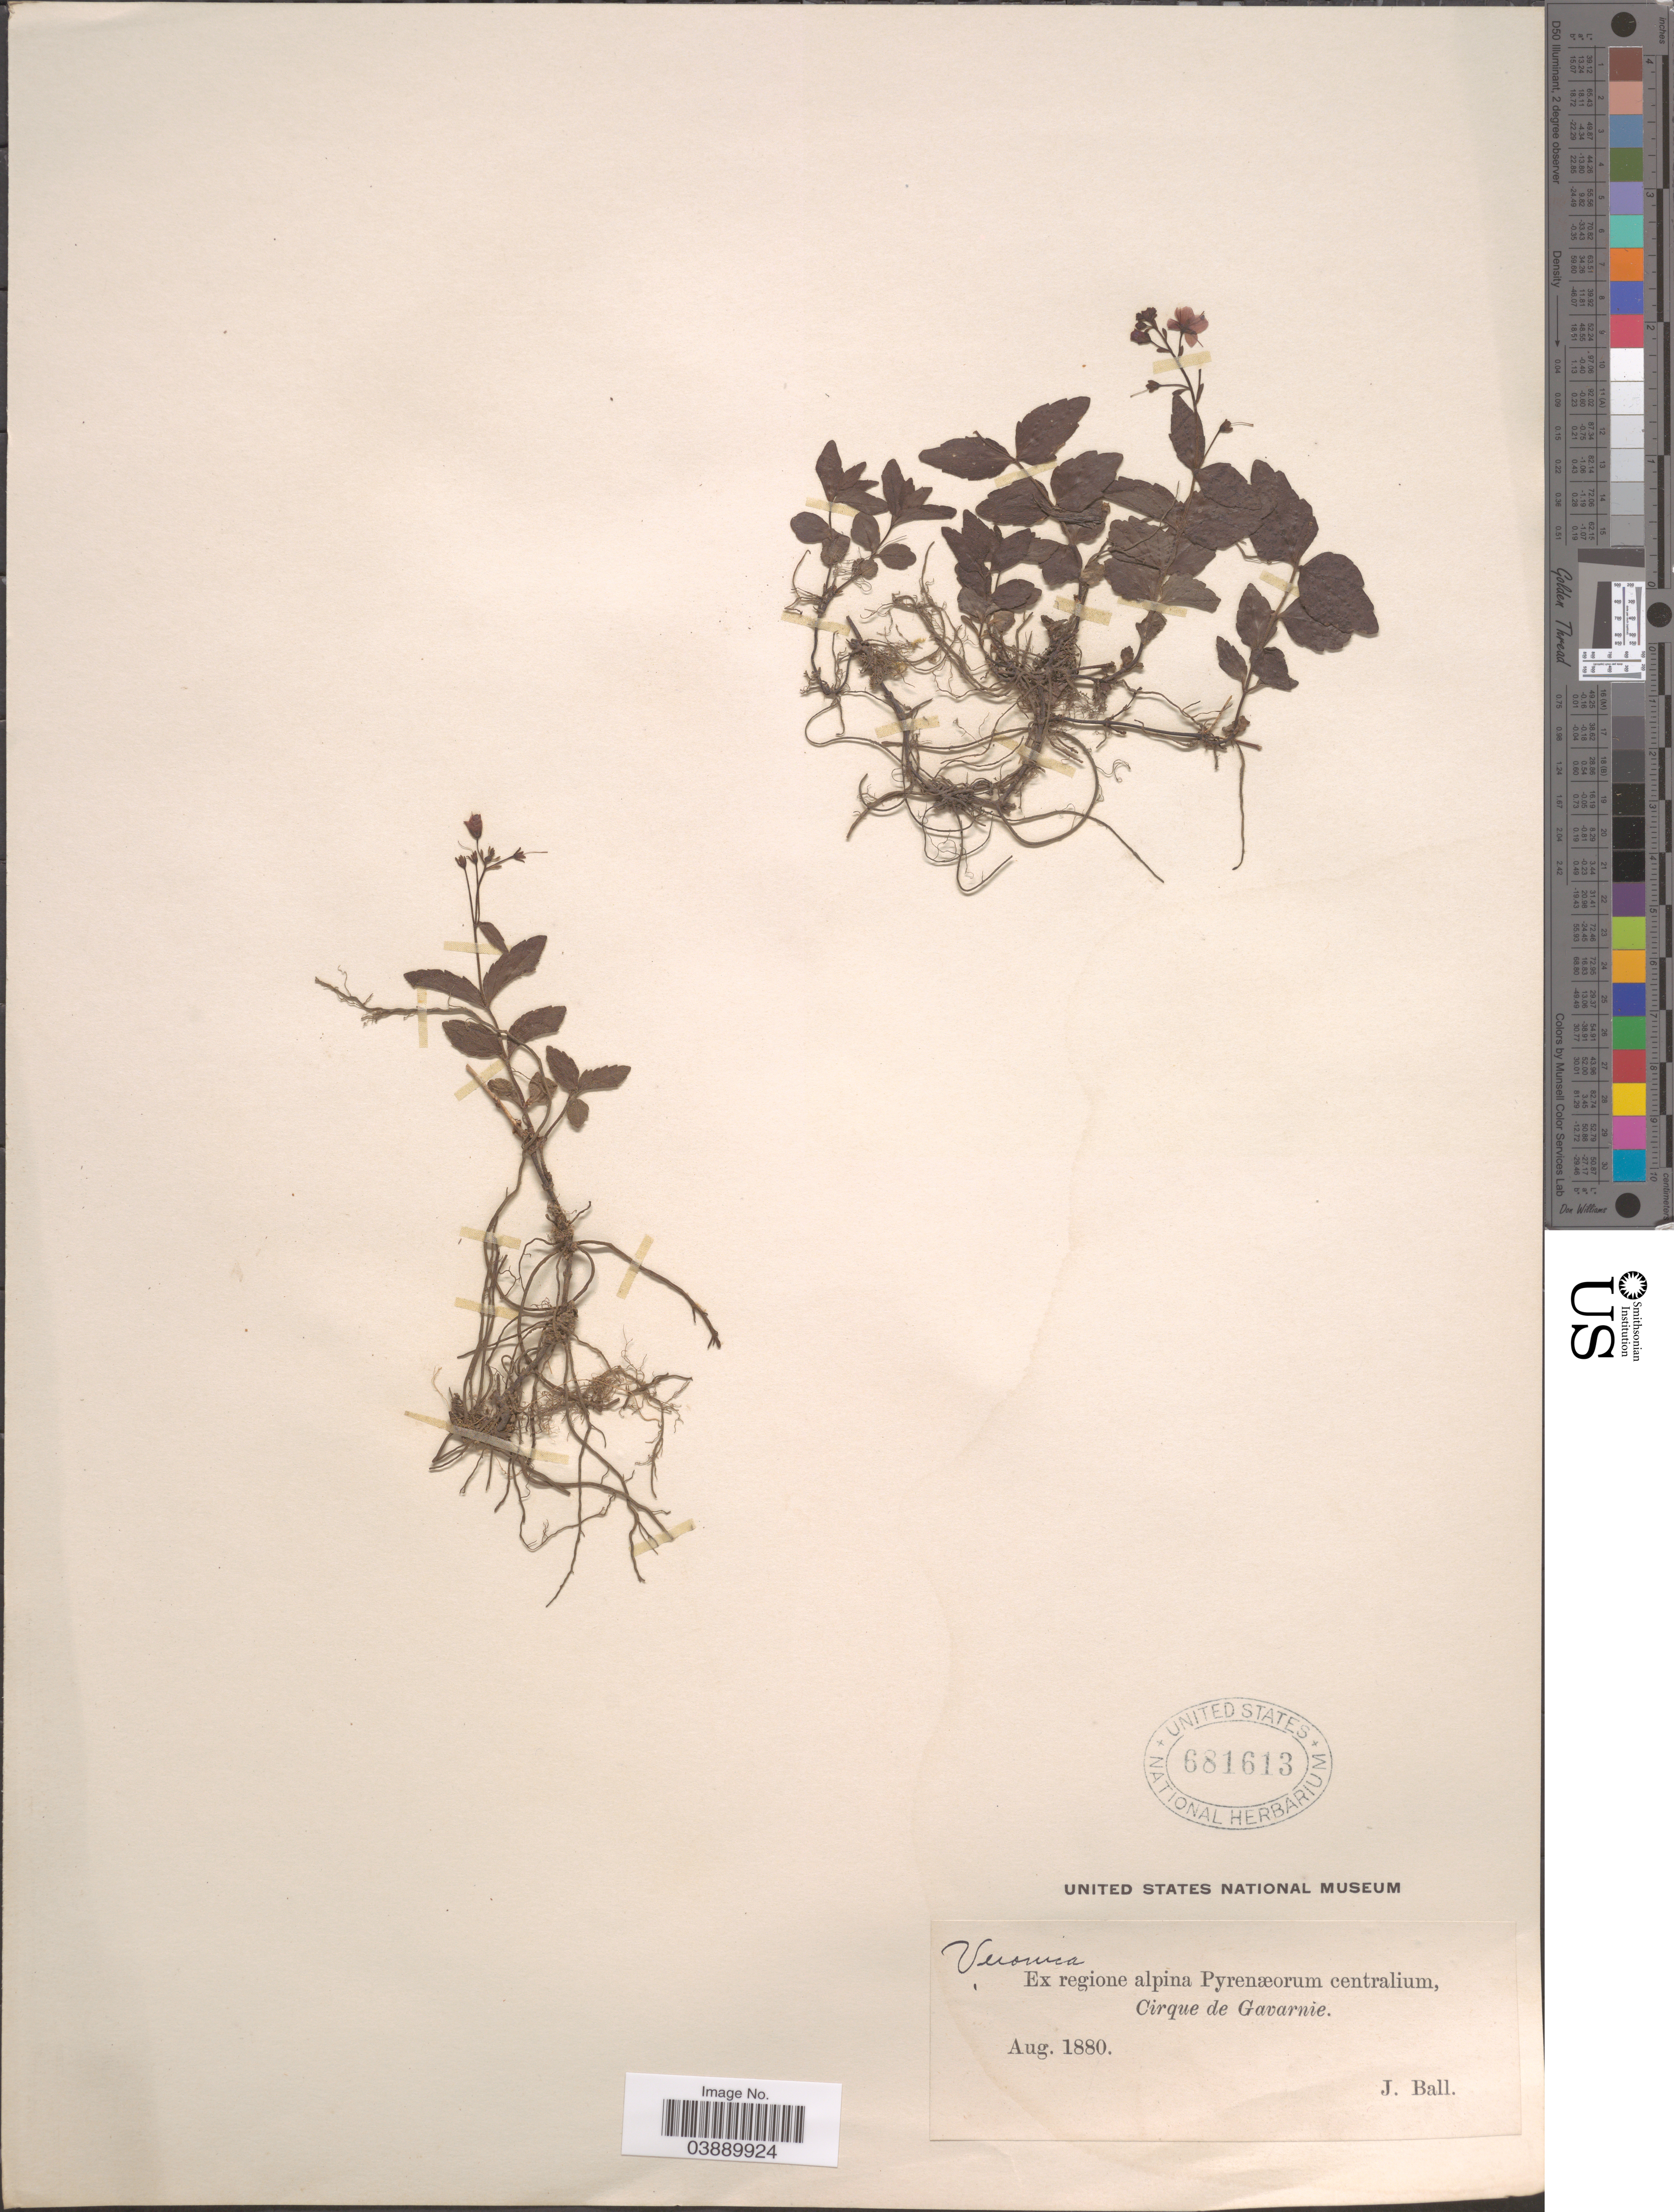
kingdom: Plantae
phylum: Tracheophyta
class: Magnoliopsida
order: Lamiales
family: Plantaginaceae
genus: Veronica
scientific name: Veronica ponae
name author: Gouan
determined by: Albach, Dirk C.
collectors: J. Ball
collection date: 1880-08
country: France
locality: Ex regione alpina Pyrenæorum centralium, Cirque de Gavarnie.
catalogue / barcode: US 681613